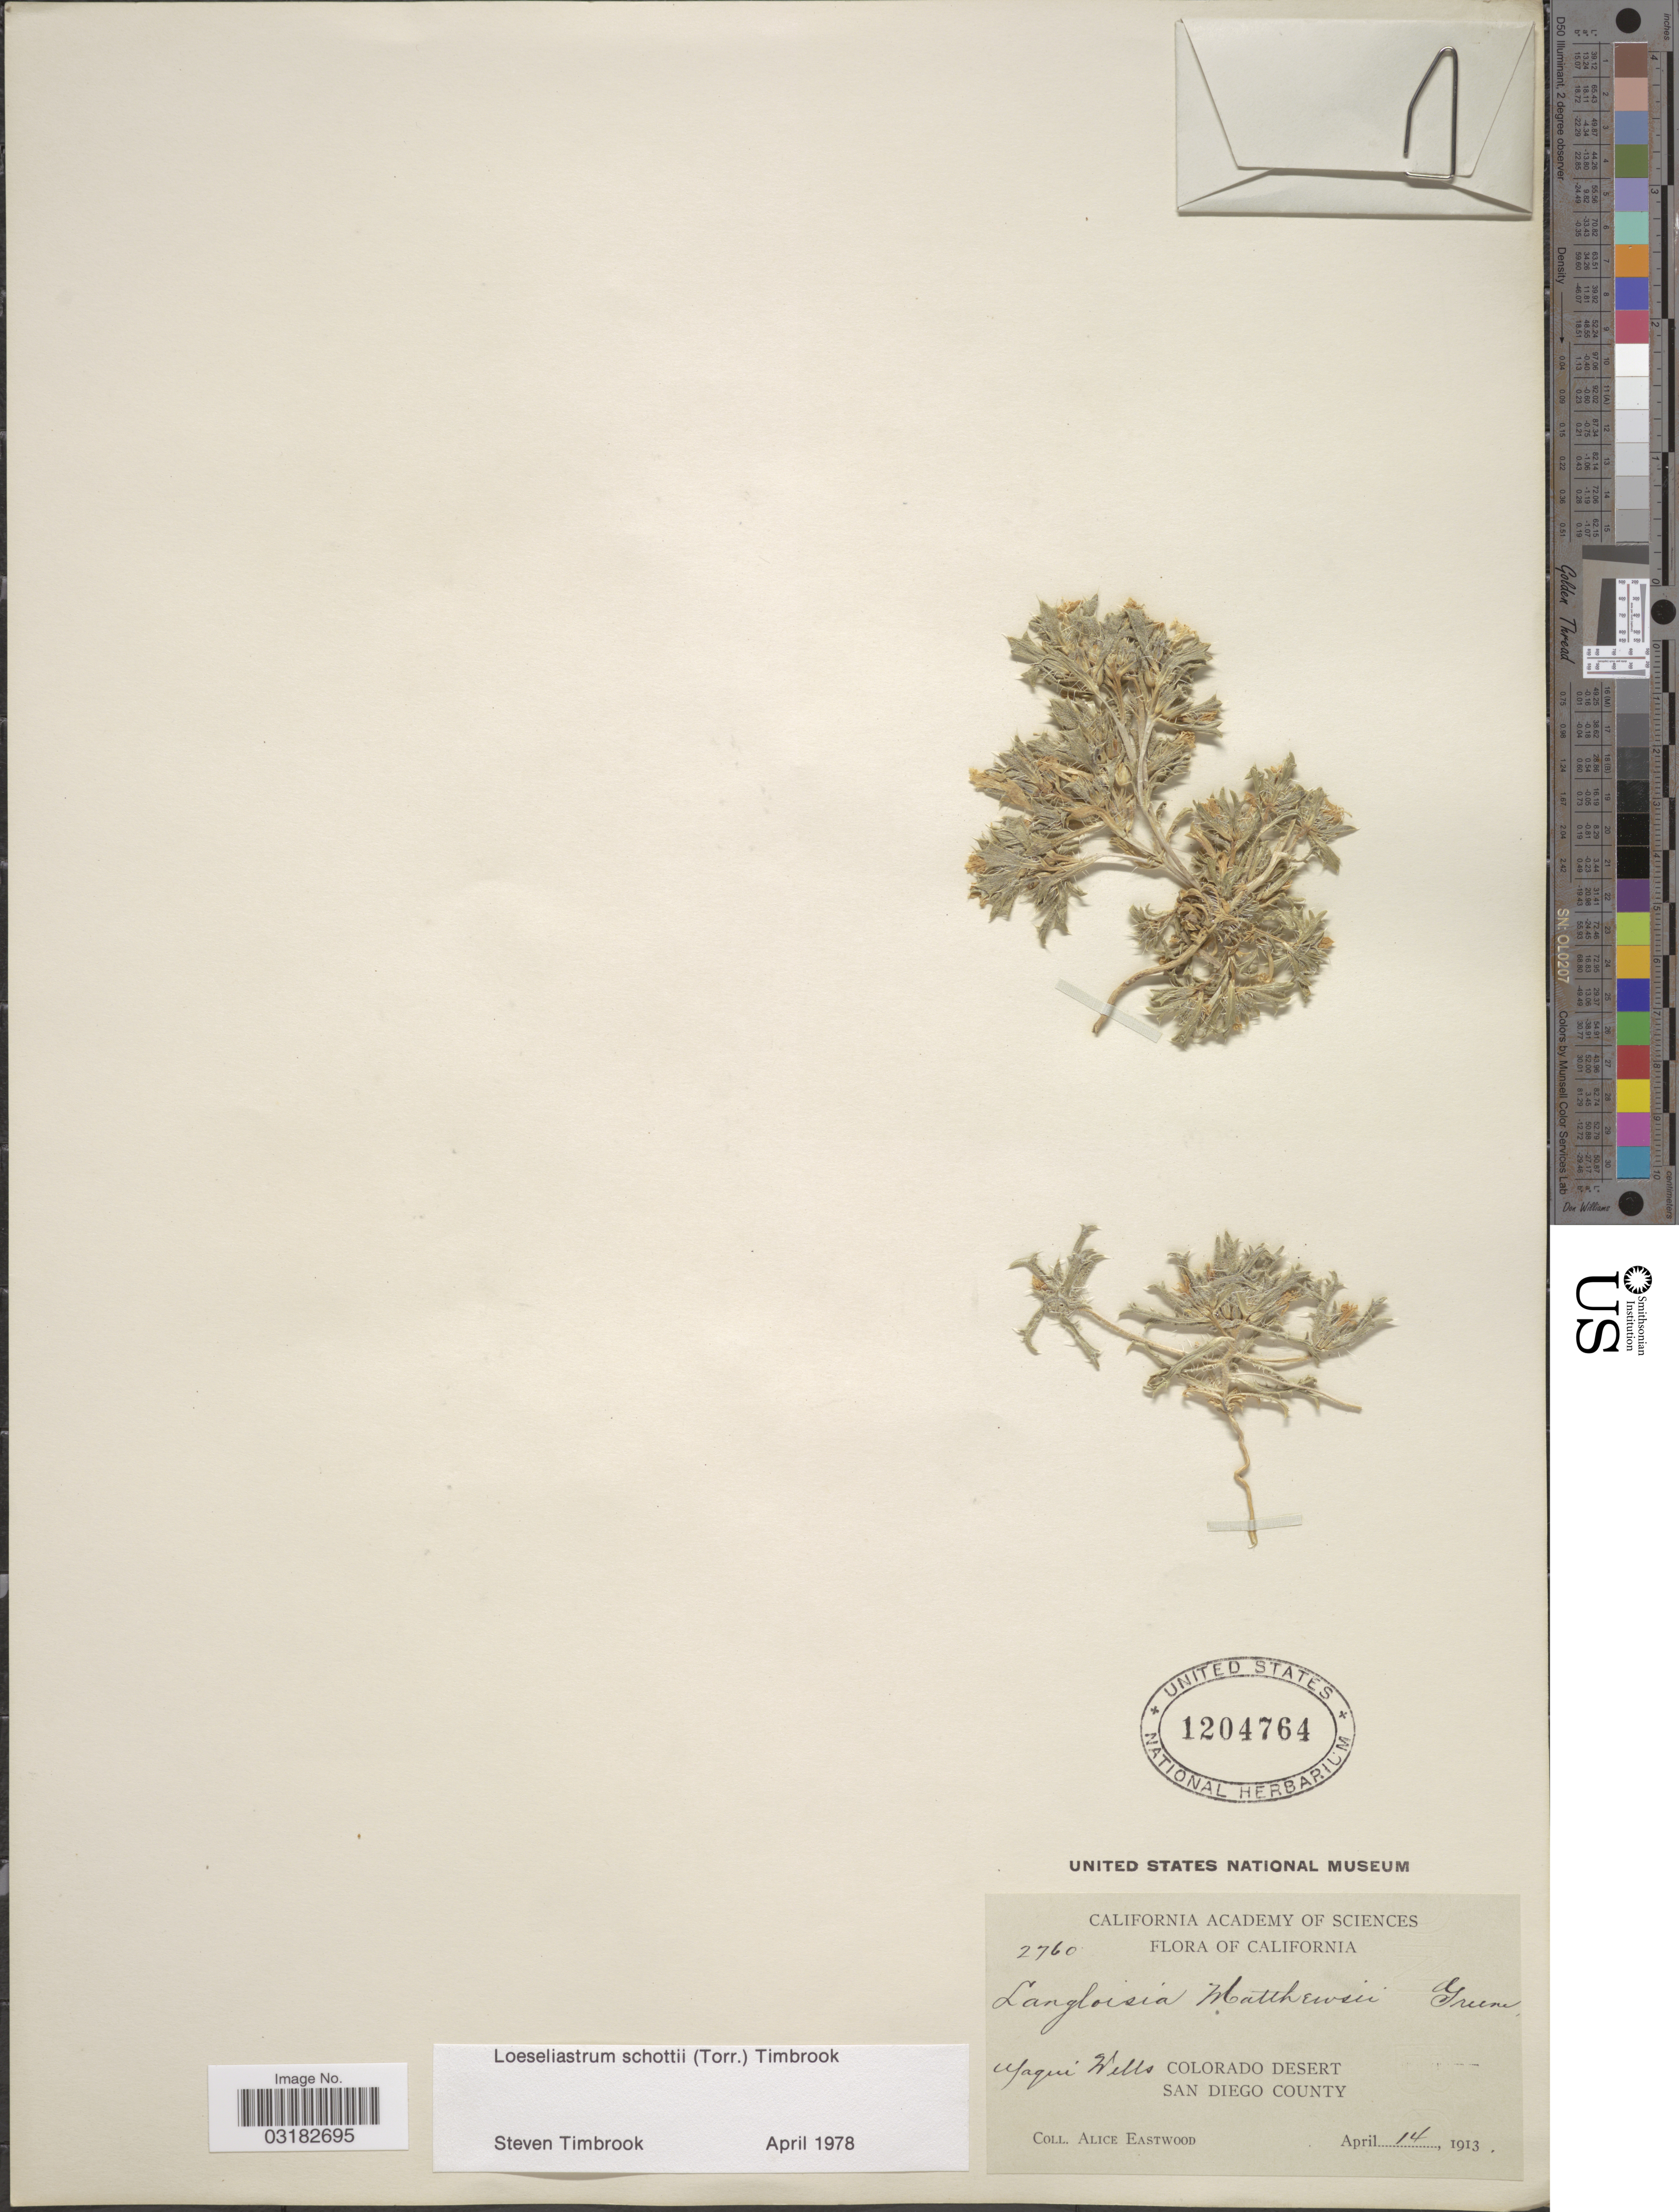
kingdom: Plantae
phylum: Tracheophyta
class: Magnoliopsida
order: Ericales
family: Polemoniaceae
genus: Loeseliastrum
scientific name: Loeseliastrum schottii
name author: (Torr.) Timbrook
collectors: A. Eastwood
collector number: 2760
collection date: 1913-04-14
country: United States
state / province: California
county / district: San Diego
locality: Maqui Hills. Colorado Desert. San Diego County.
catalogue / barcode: US 1204764